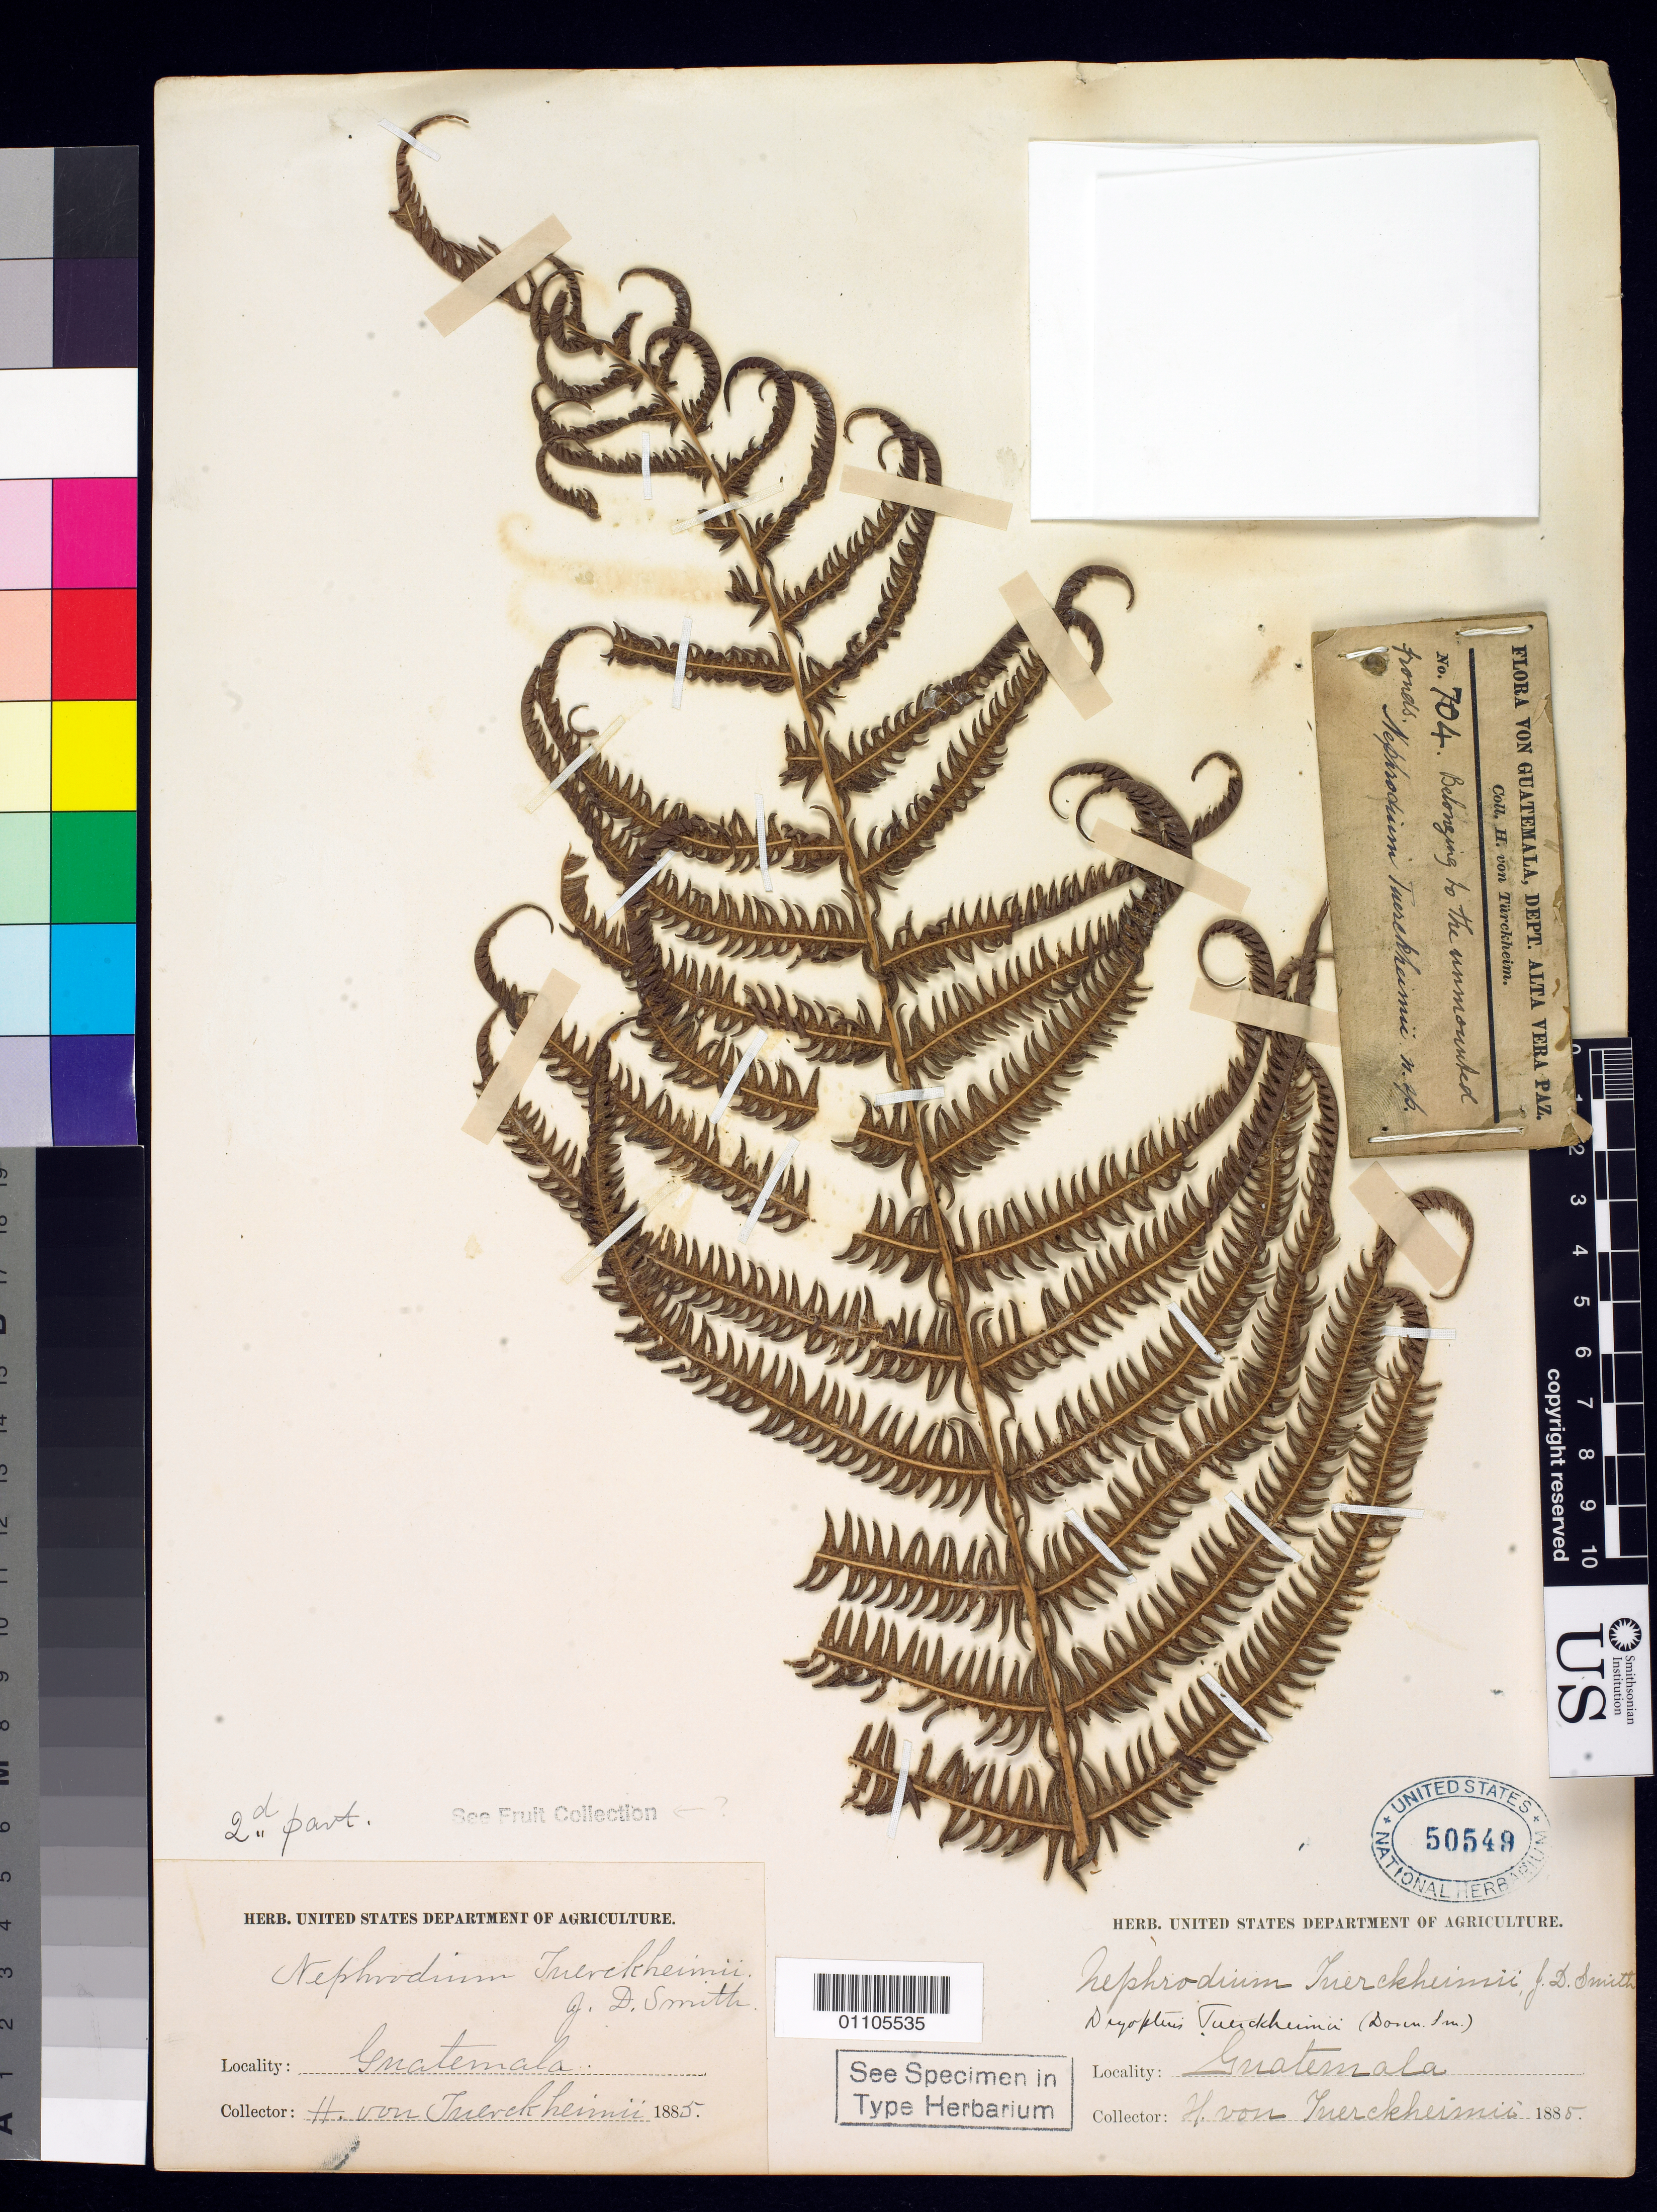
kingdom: Plantae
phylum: Tracheophyta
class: Polypodiopsida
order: Polypodiales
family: Dryopteridaceae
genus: Nephrodium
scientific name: Nephrodium tuerckheimii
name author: Donn. Sm.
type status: Isotype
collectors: H. von Türckheim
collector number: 704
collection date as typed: Sep 1885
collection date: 1885-09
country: Guatemala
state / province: Alta Verapaz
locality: Cobán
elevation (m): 1372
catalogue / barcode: US 40459